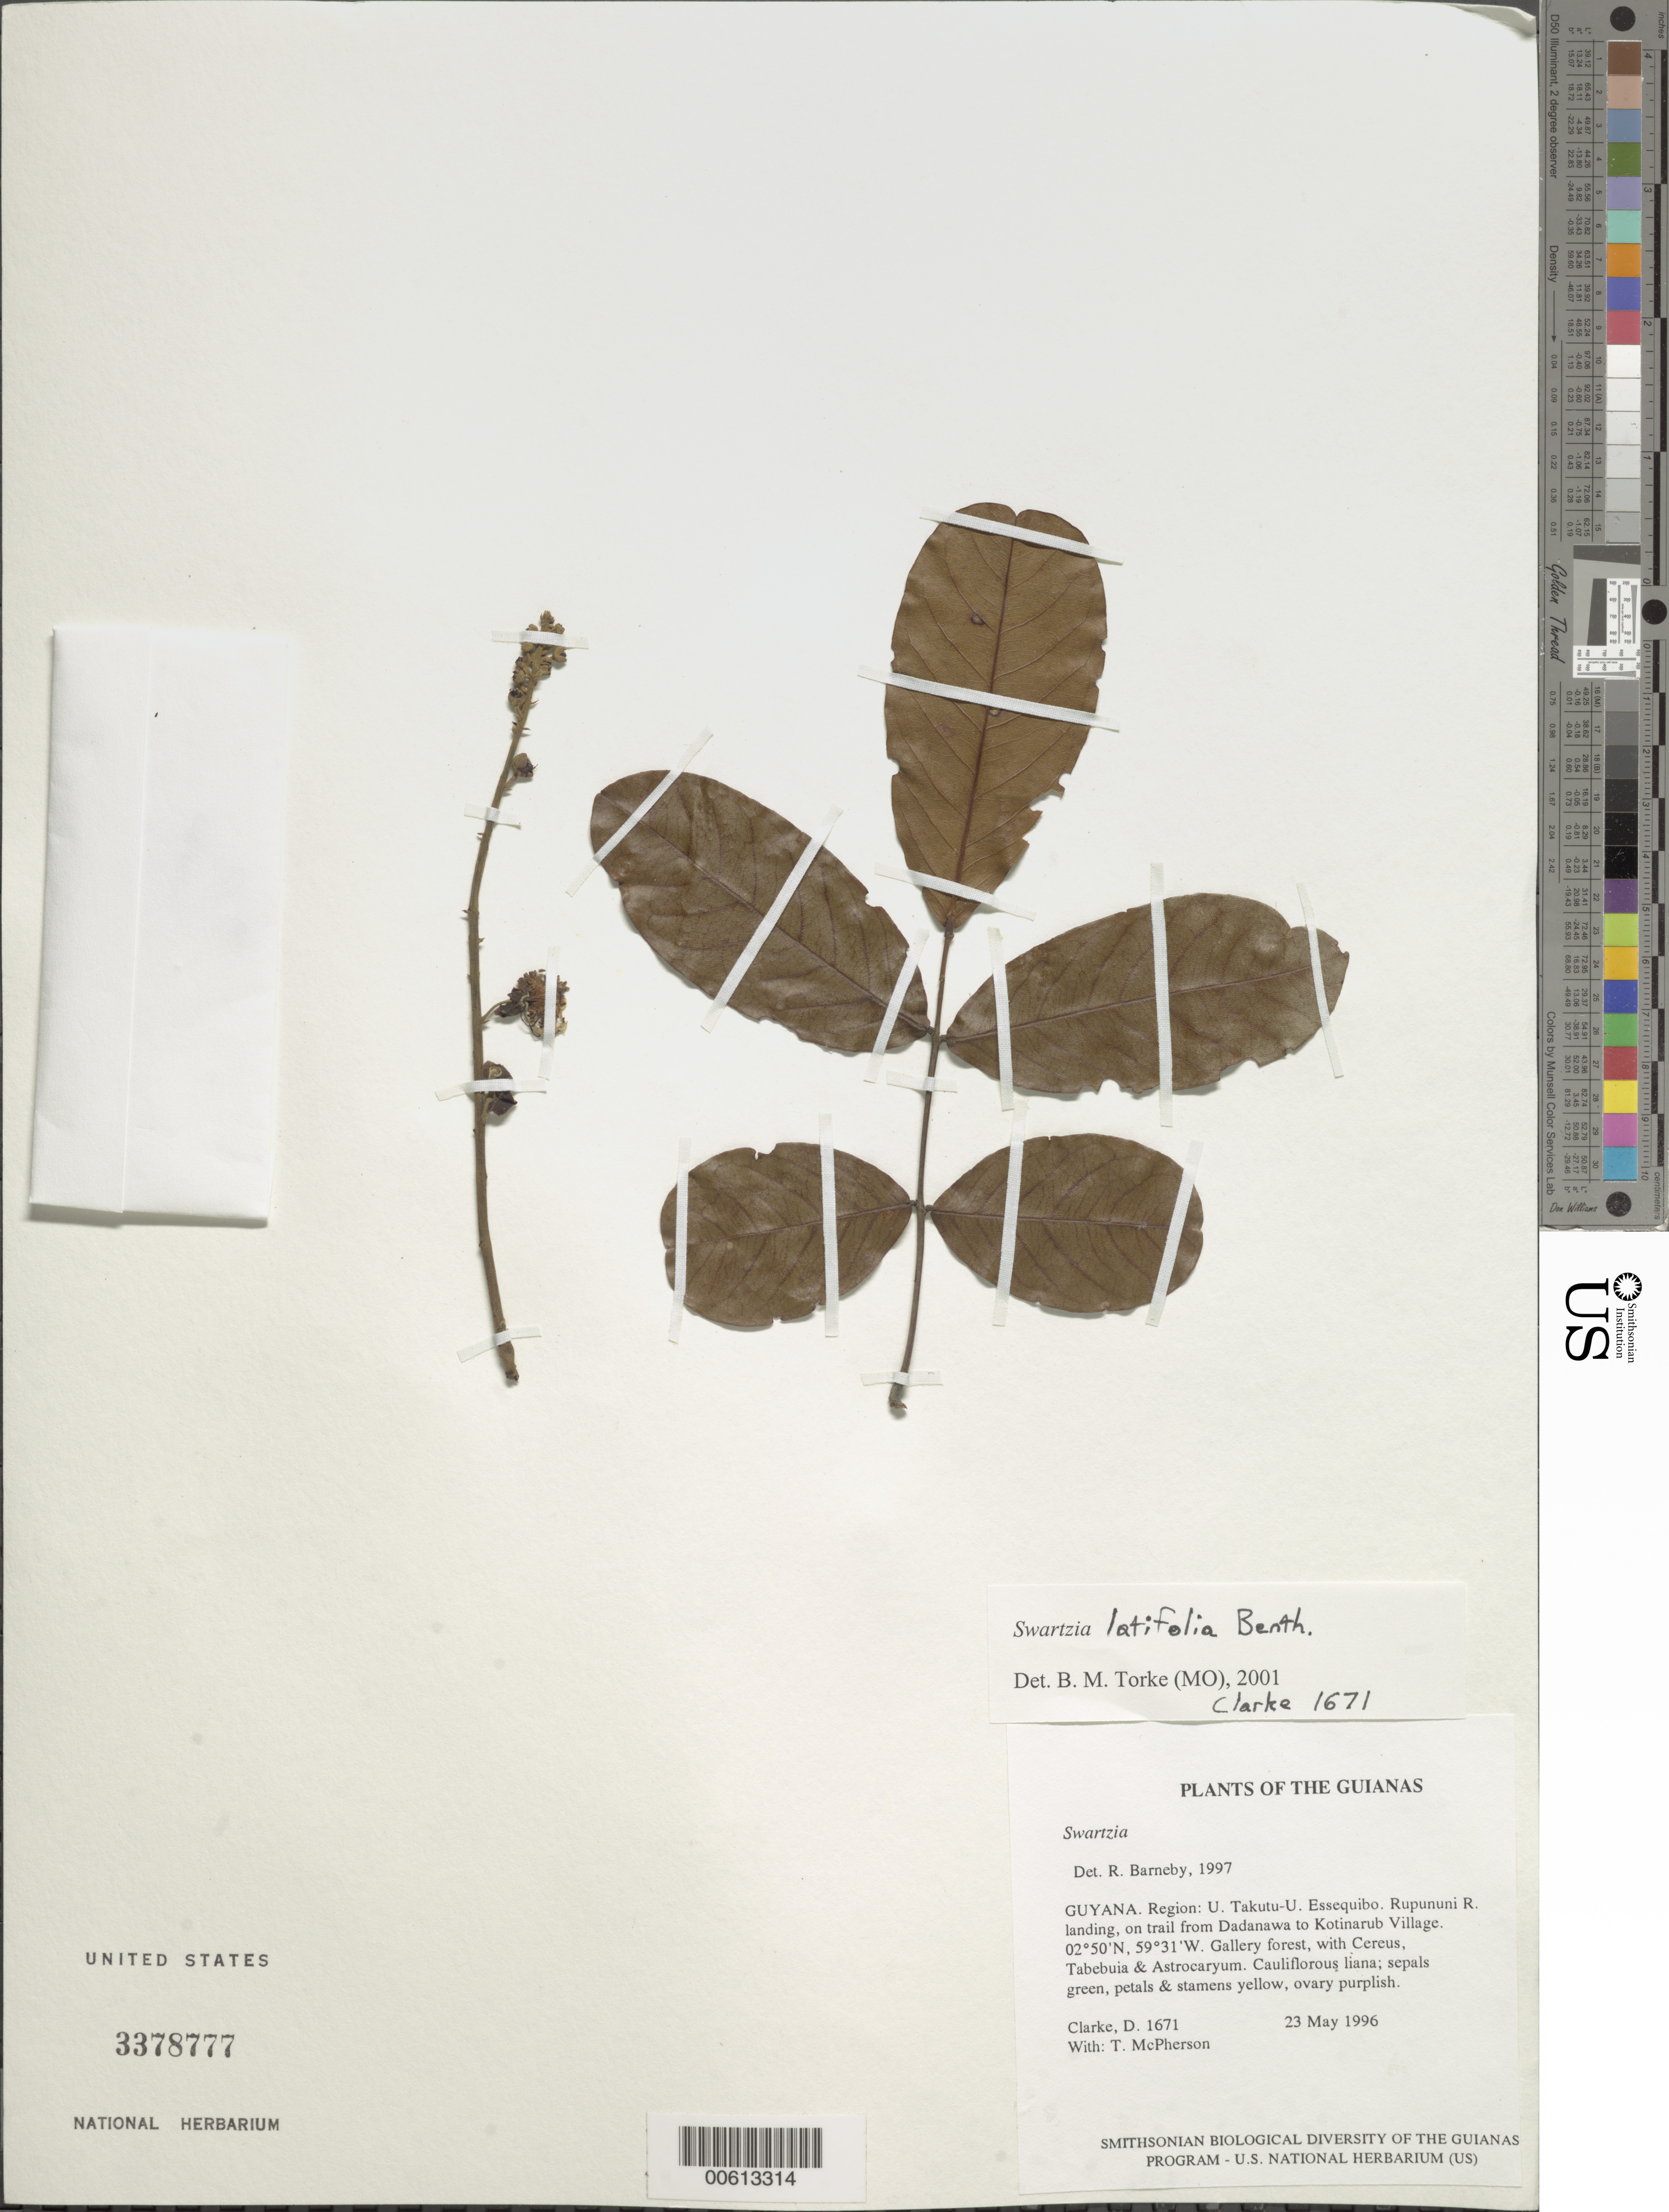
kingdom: Plantae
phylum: Tracheophyta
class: Magnoliopsida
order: Fabales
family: Fabaceae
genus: Swartzia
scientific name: Swartzia latifolia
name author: Benth.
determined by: Torke, B. M., (MO)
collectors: H. D. Clarke & T. McPherson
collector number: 1671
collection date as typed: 23 May 1996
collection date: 1996-05-23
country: Guyana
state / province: U. Takutu-U. Essequibo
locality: Rupununi R. landing, on trail from Dadanawa to Kotinarub Village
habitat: Gallery forest, with Cereus, Tabebuia & Astrocaryum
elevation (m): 100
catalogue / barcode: US 3378777